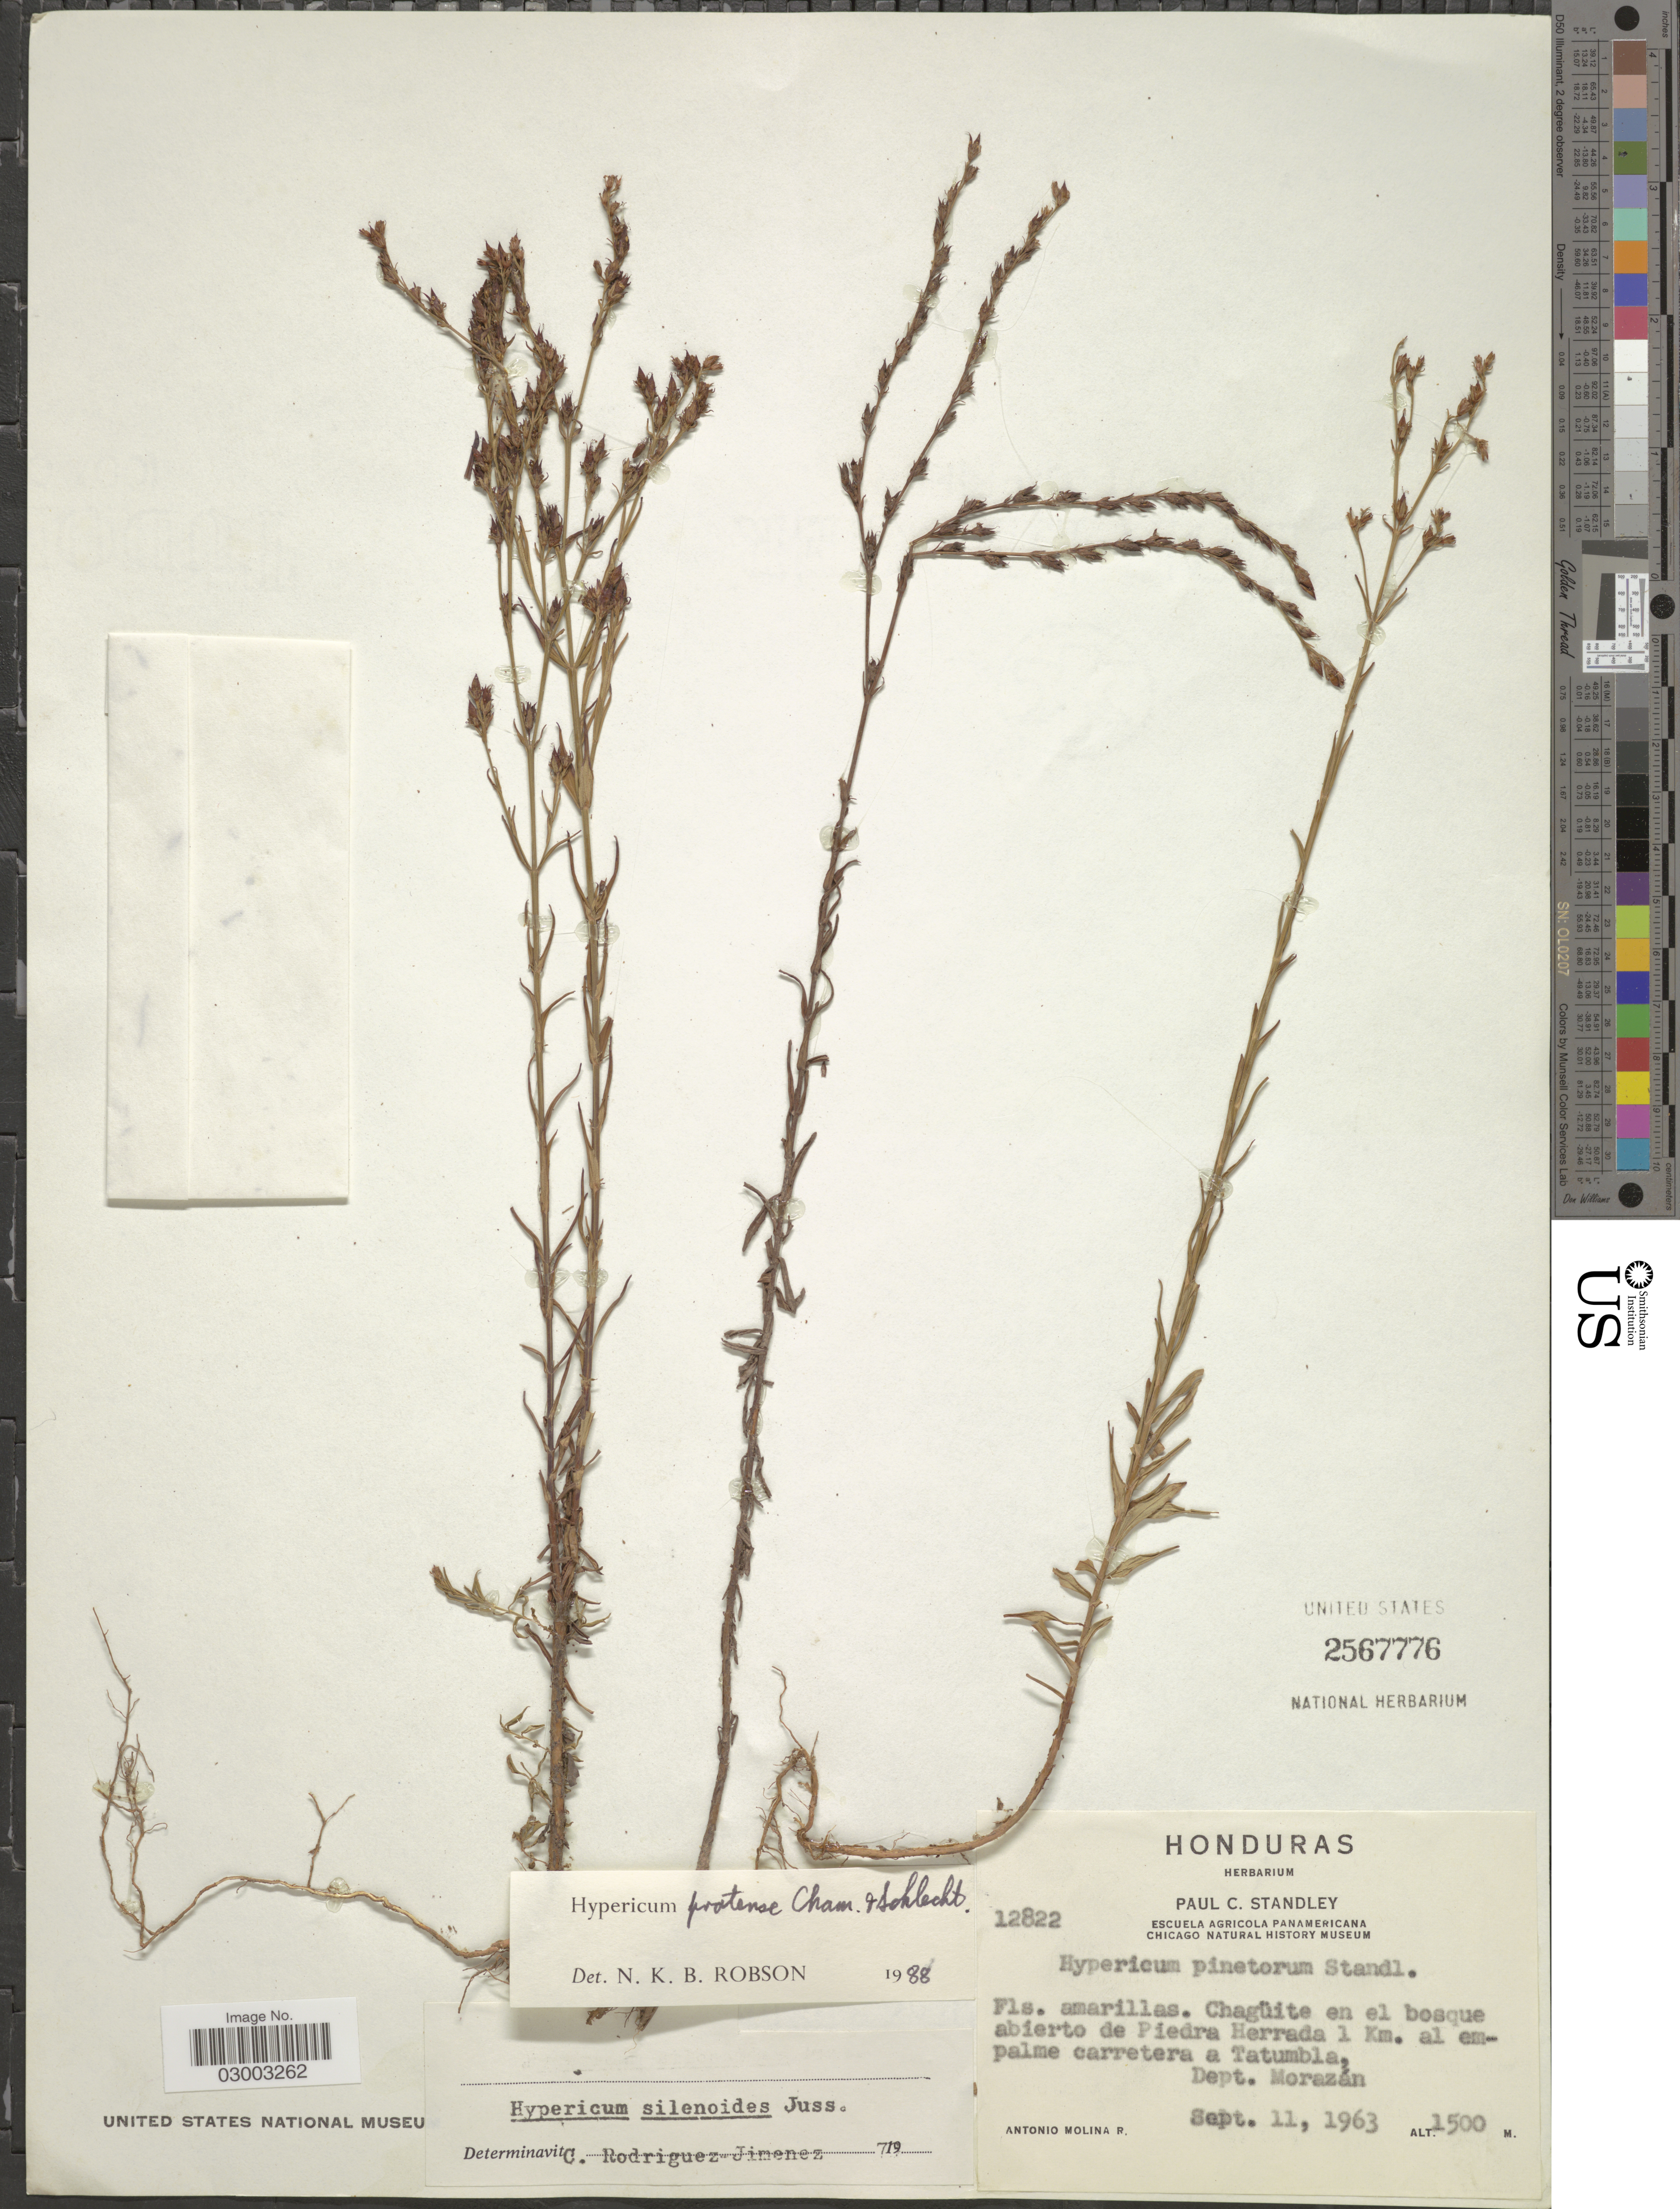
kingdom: Plantae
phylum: Tracheophyta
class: Magnoliopsida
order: Malpighiales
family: Hypericaceae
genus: Hypericum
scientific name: Hypericum pratense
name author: Schltdl. & Cham.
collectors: A. Molina R.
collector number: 12822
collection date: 1963-09-11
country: Honduras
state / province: Fco. Morazán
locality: Chagüite en el bosque abierto de Piedra Herrada 1 Km. al empalme carretera a Tatumbla, Dept. Morazán.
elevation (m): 1500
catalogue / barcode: US 2567776